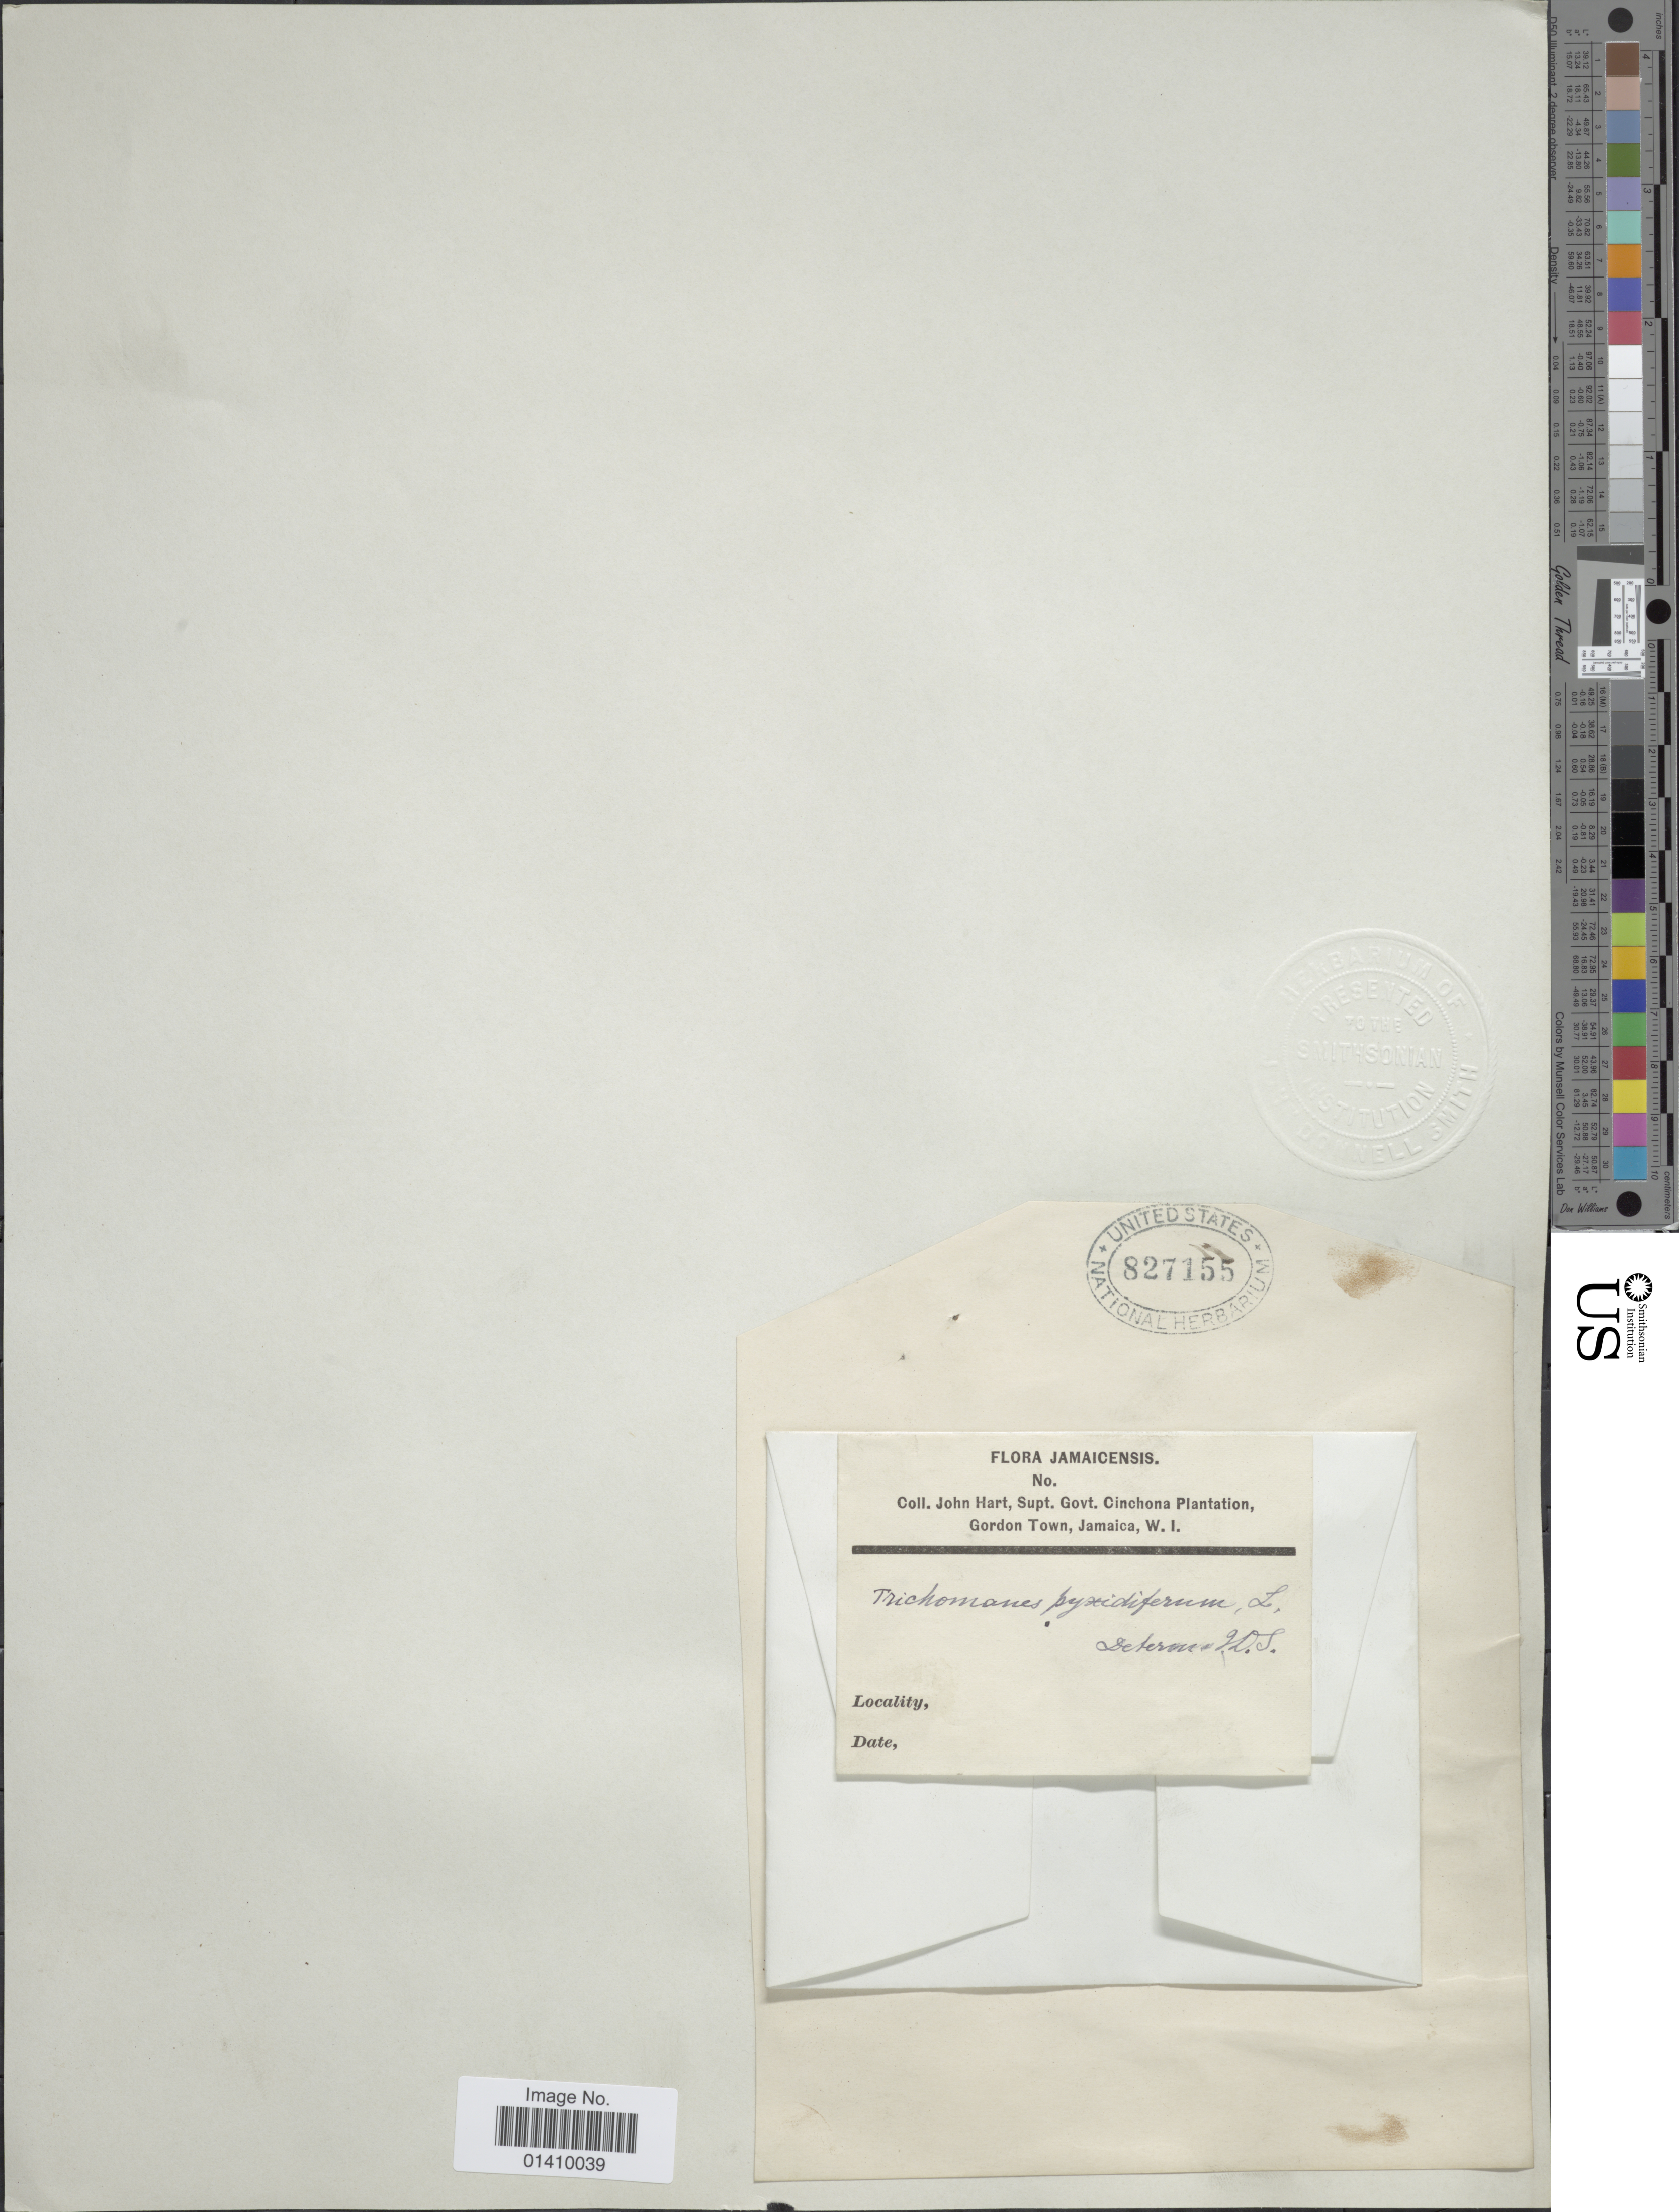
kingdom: Plantae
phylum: Tracheophyta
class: Polypodiopsida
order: Hymenophyllales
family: Hymenophyllaceae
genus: Polyphlebium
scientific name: Polyphlebium hymenophylloides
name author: (Bosch) Ebihara & Dubuisson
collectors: J. H. Hart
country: Jamaica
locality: Supt. Govt. Cinchona plantation Gordon town W.I.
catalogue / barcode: US 827155